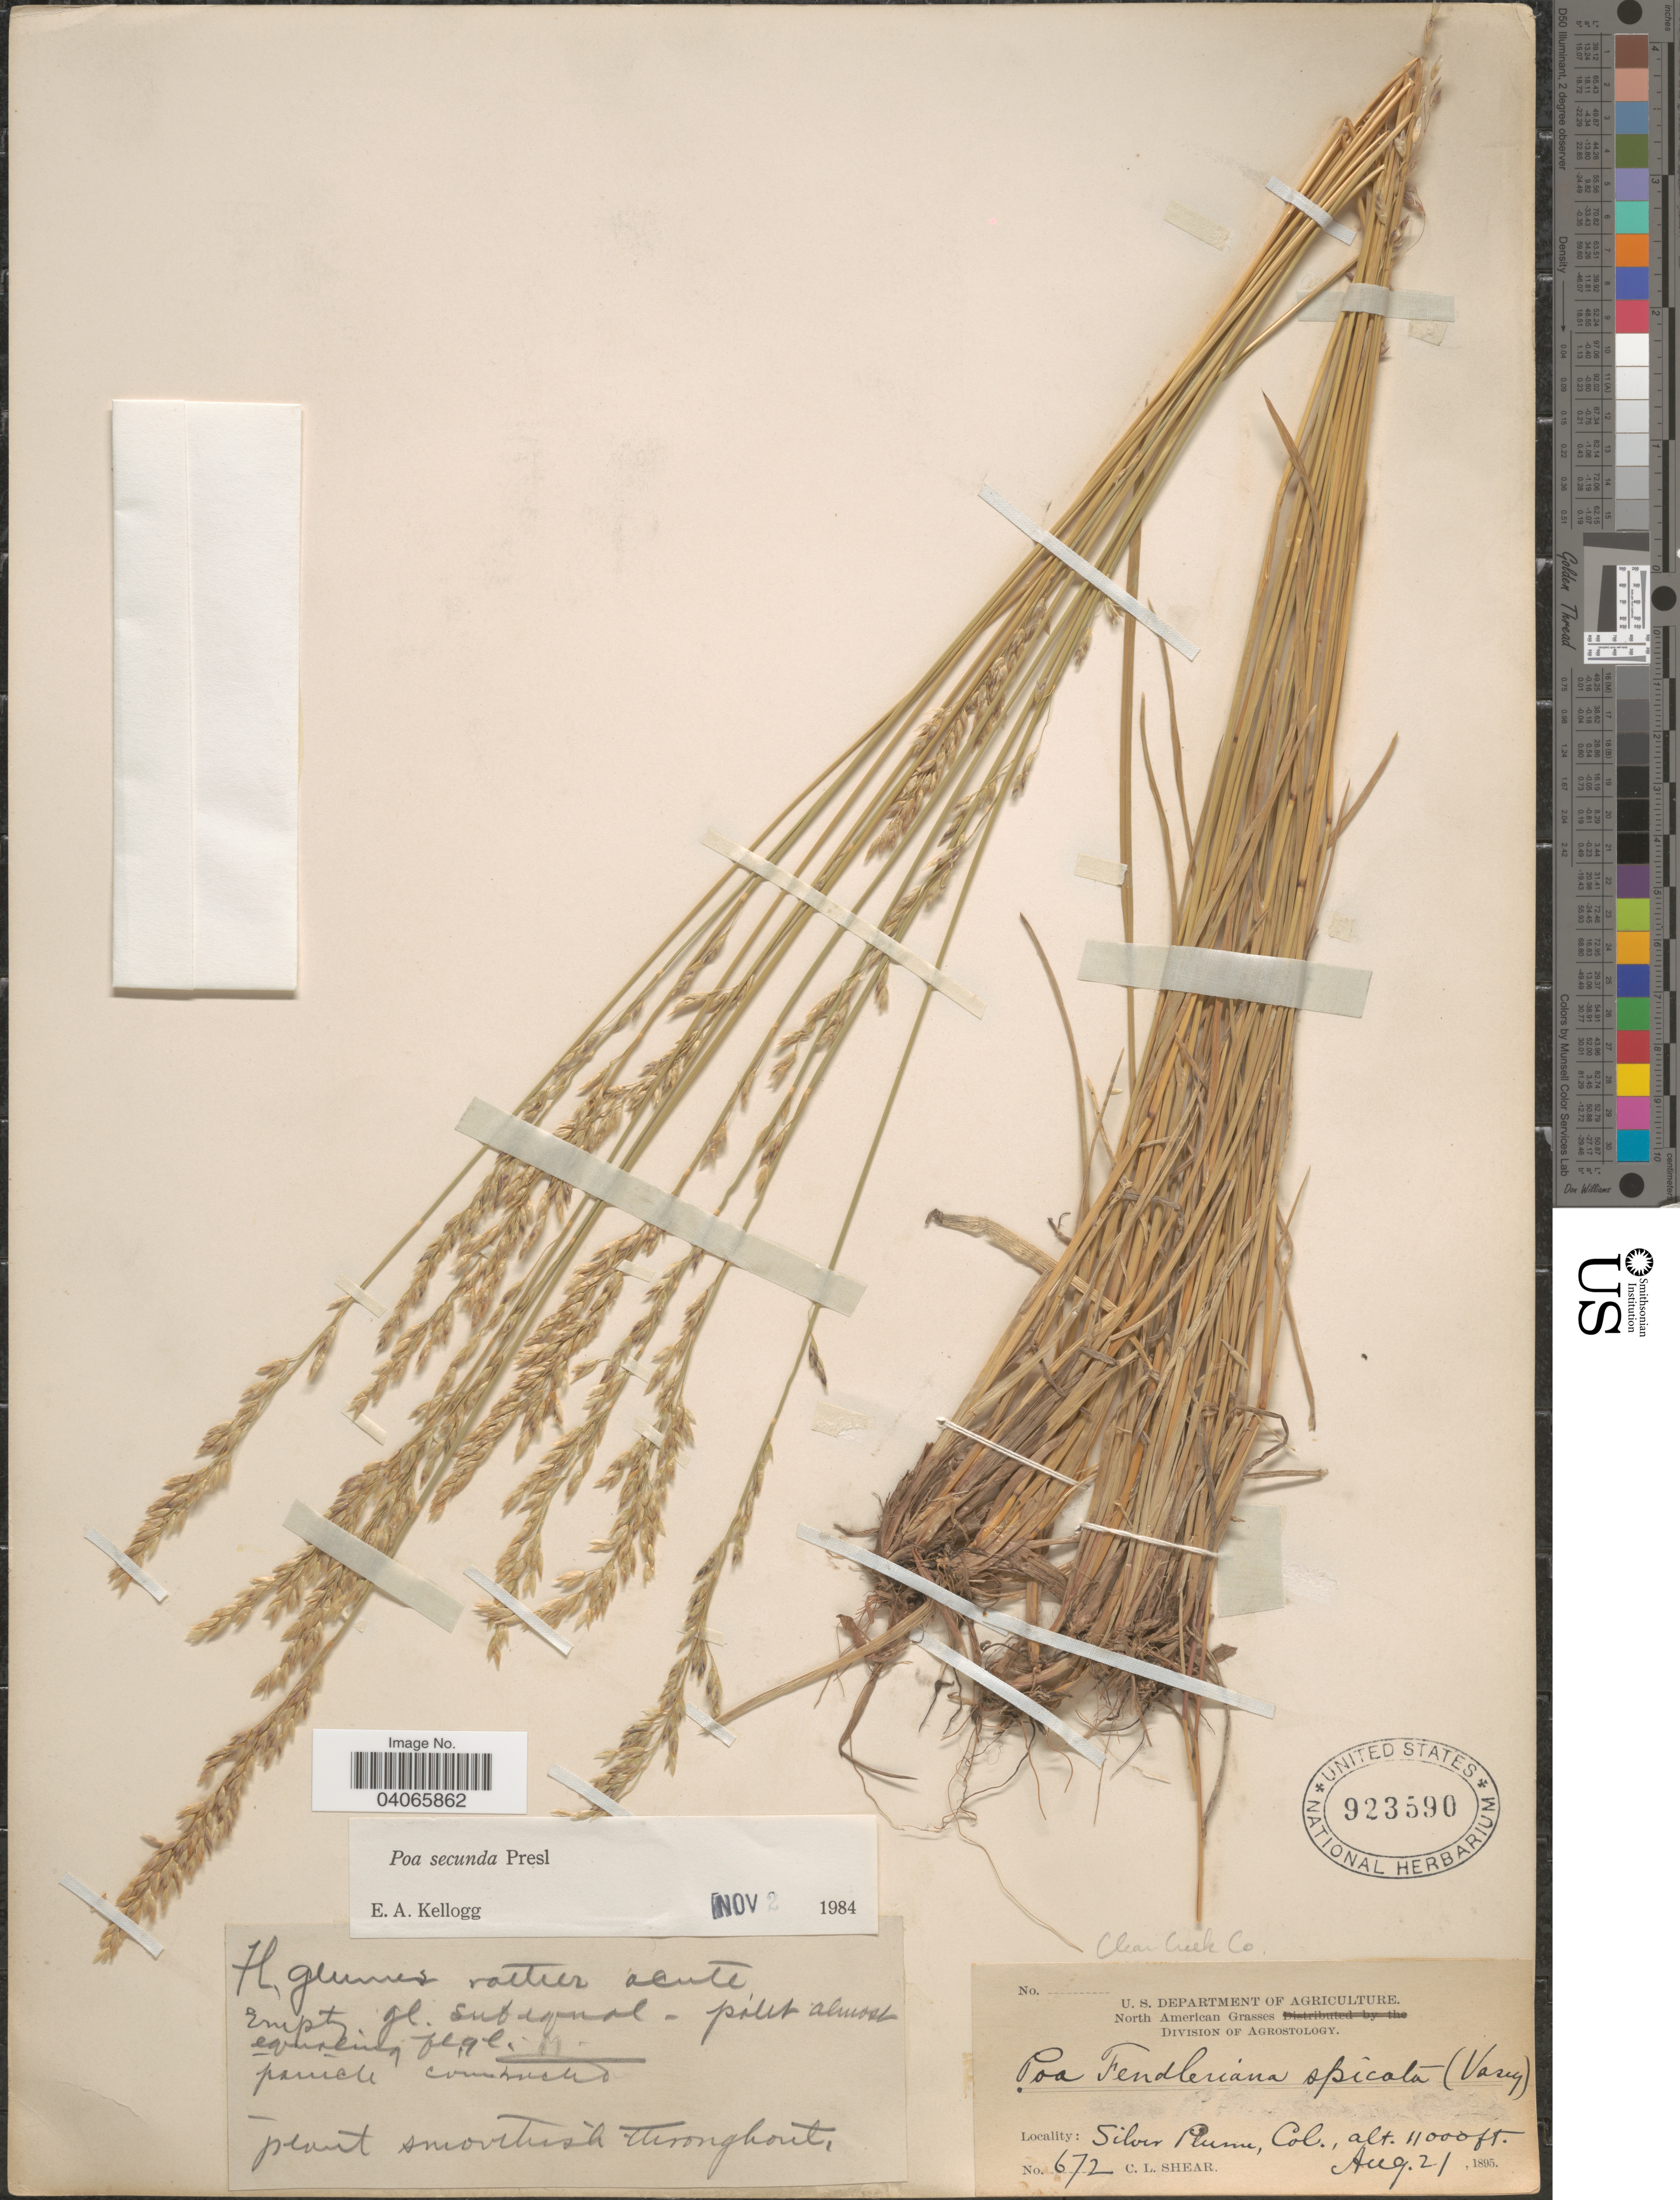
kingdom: Plantae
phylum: Tracheophyta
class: Liliopsida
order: Poales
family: Poaceae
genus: Poa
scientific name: Poa secunda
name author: J. Presl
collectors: C. L. Shear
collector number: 672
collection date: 1895-08-21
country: United States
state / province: Colorado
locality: Silver Plume. Clear Creek Co.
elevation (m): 3353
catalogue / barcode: US 923590